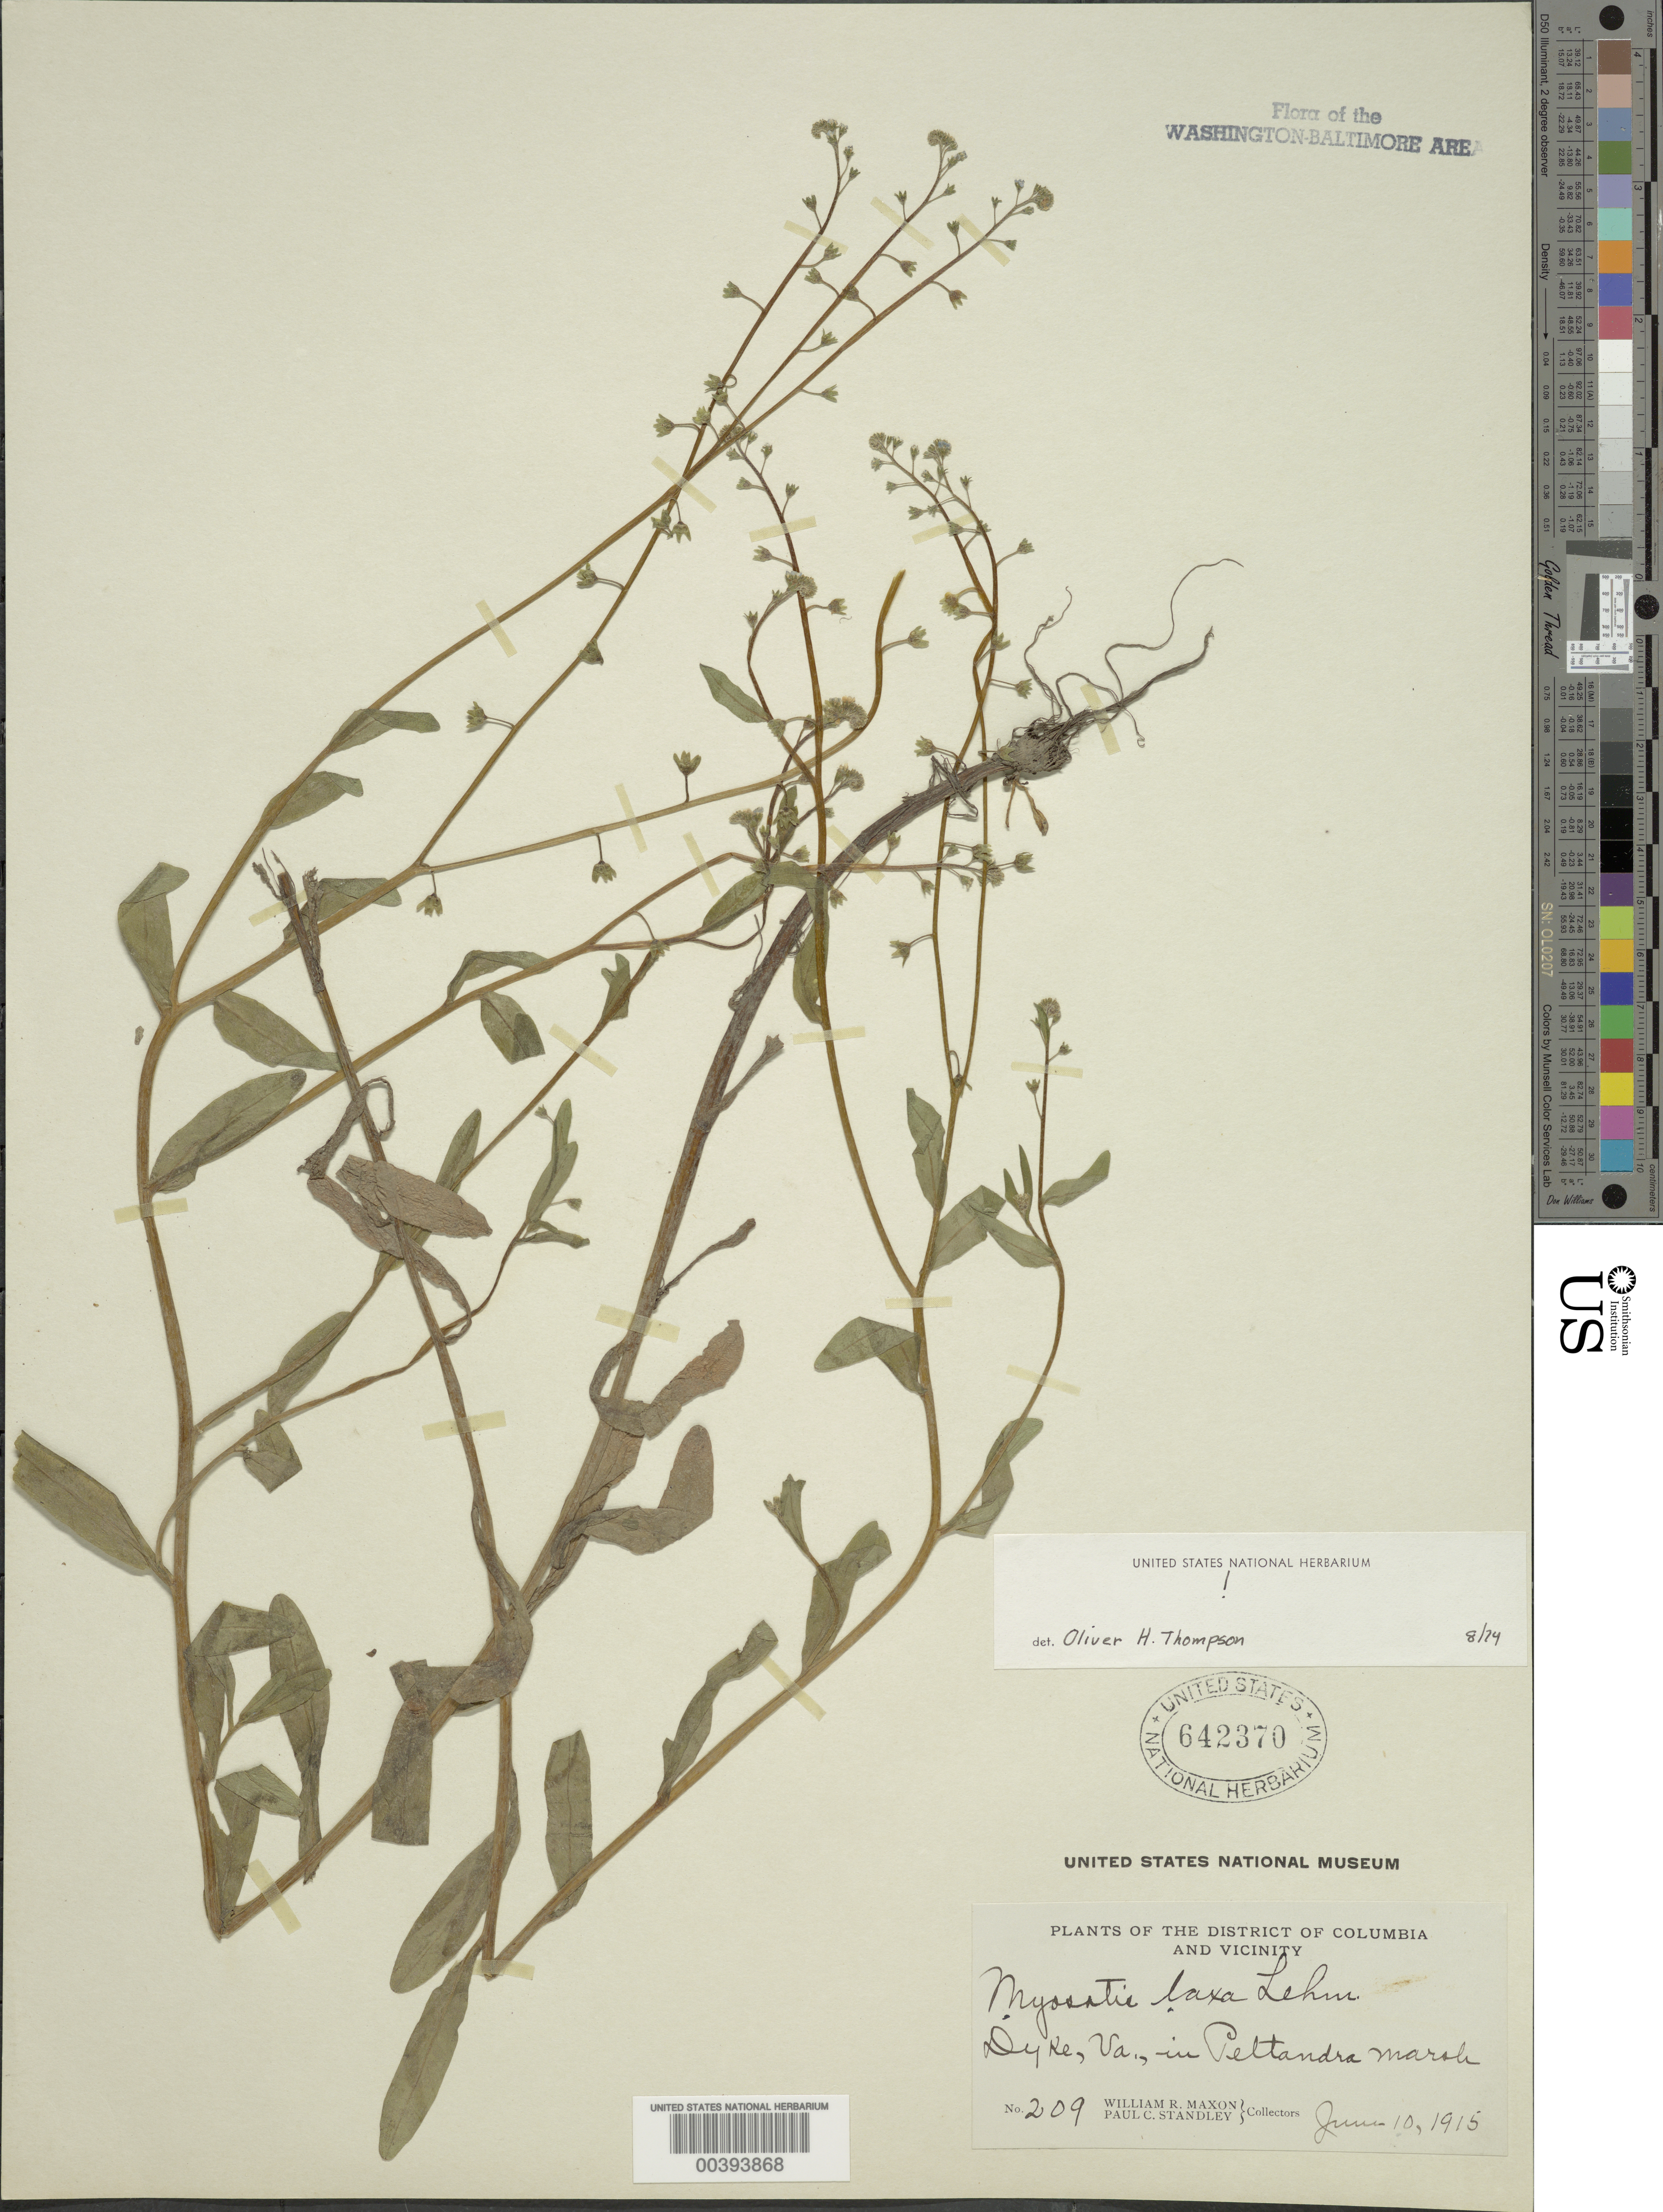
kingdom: Plantae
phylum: Tracheophyta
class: Magnoliopsida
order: Boraginales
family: Boraginaceae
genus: Myosotis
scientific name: Myosotis laxa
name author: F. Lehm.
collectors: W. R. Maxon & P. C. Standley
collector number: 209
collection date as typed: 10 Jun 1915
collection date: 1915-06-10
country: United States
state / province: Virginia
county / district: Fairfax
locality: Dyke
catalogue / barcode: US 642370